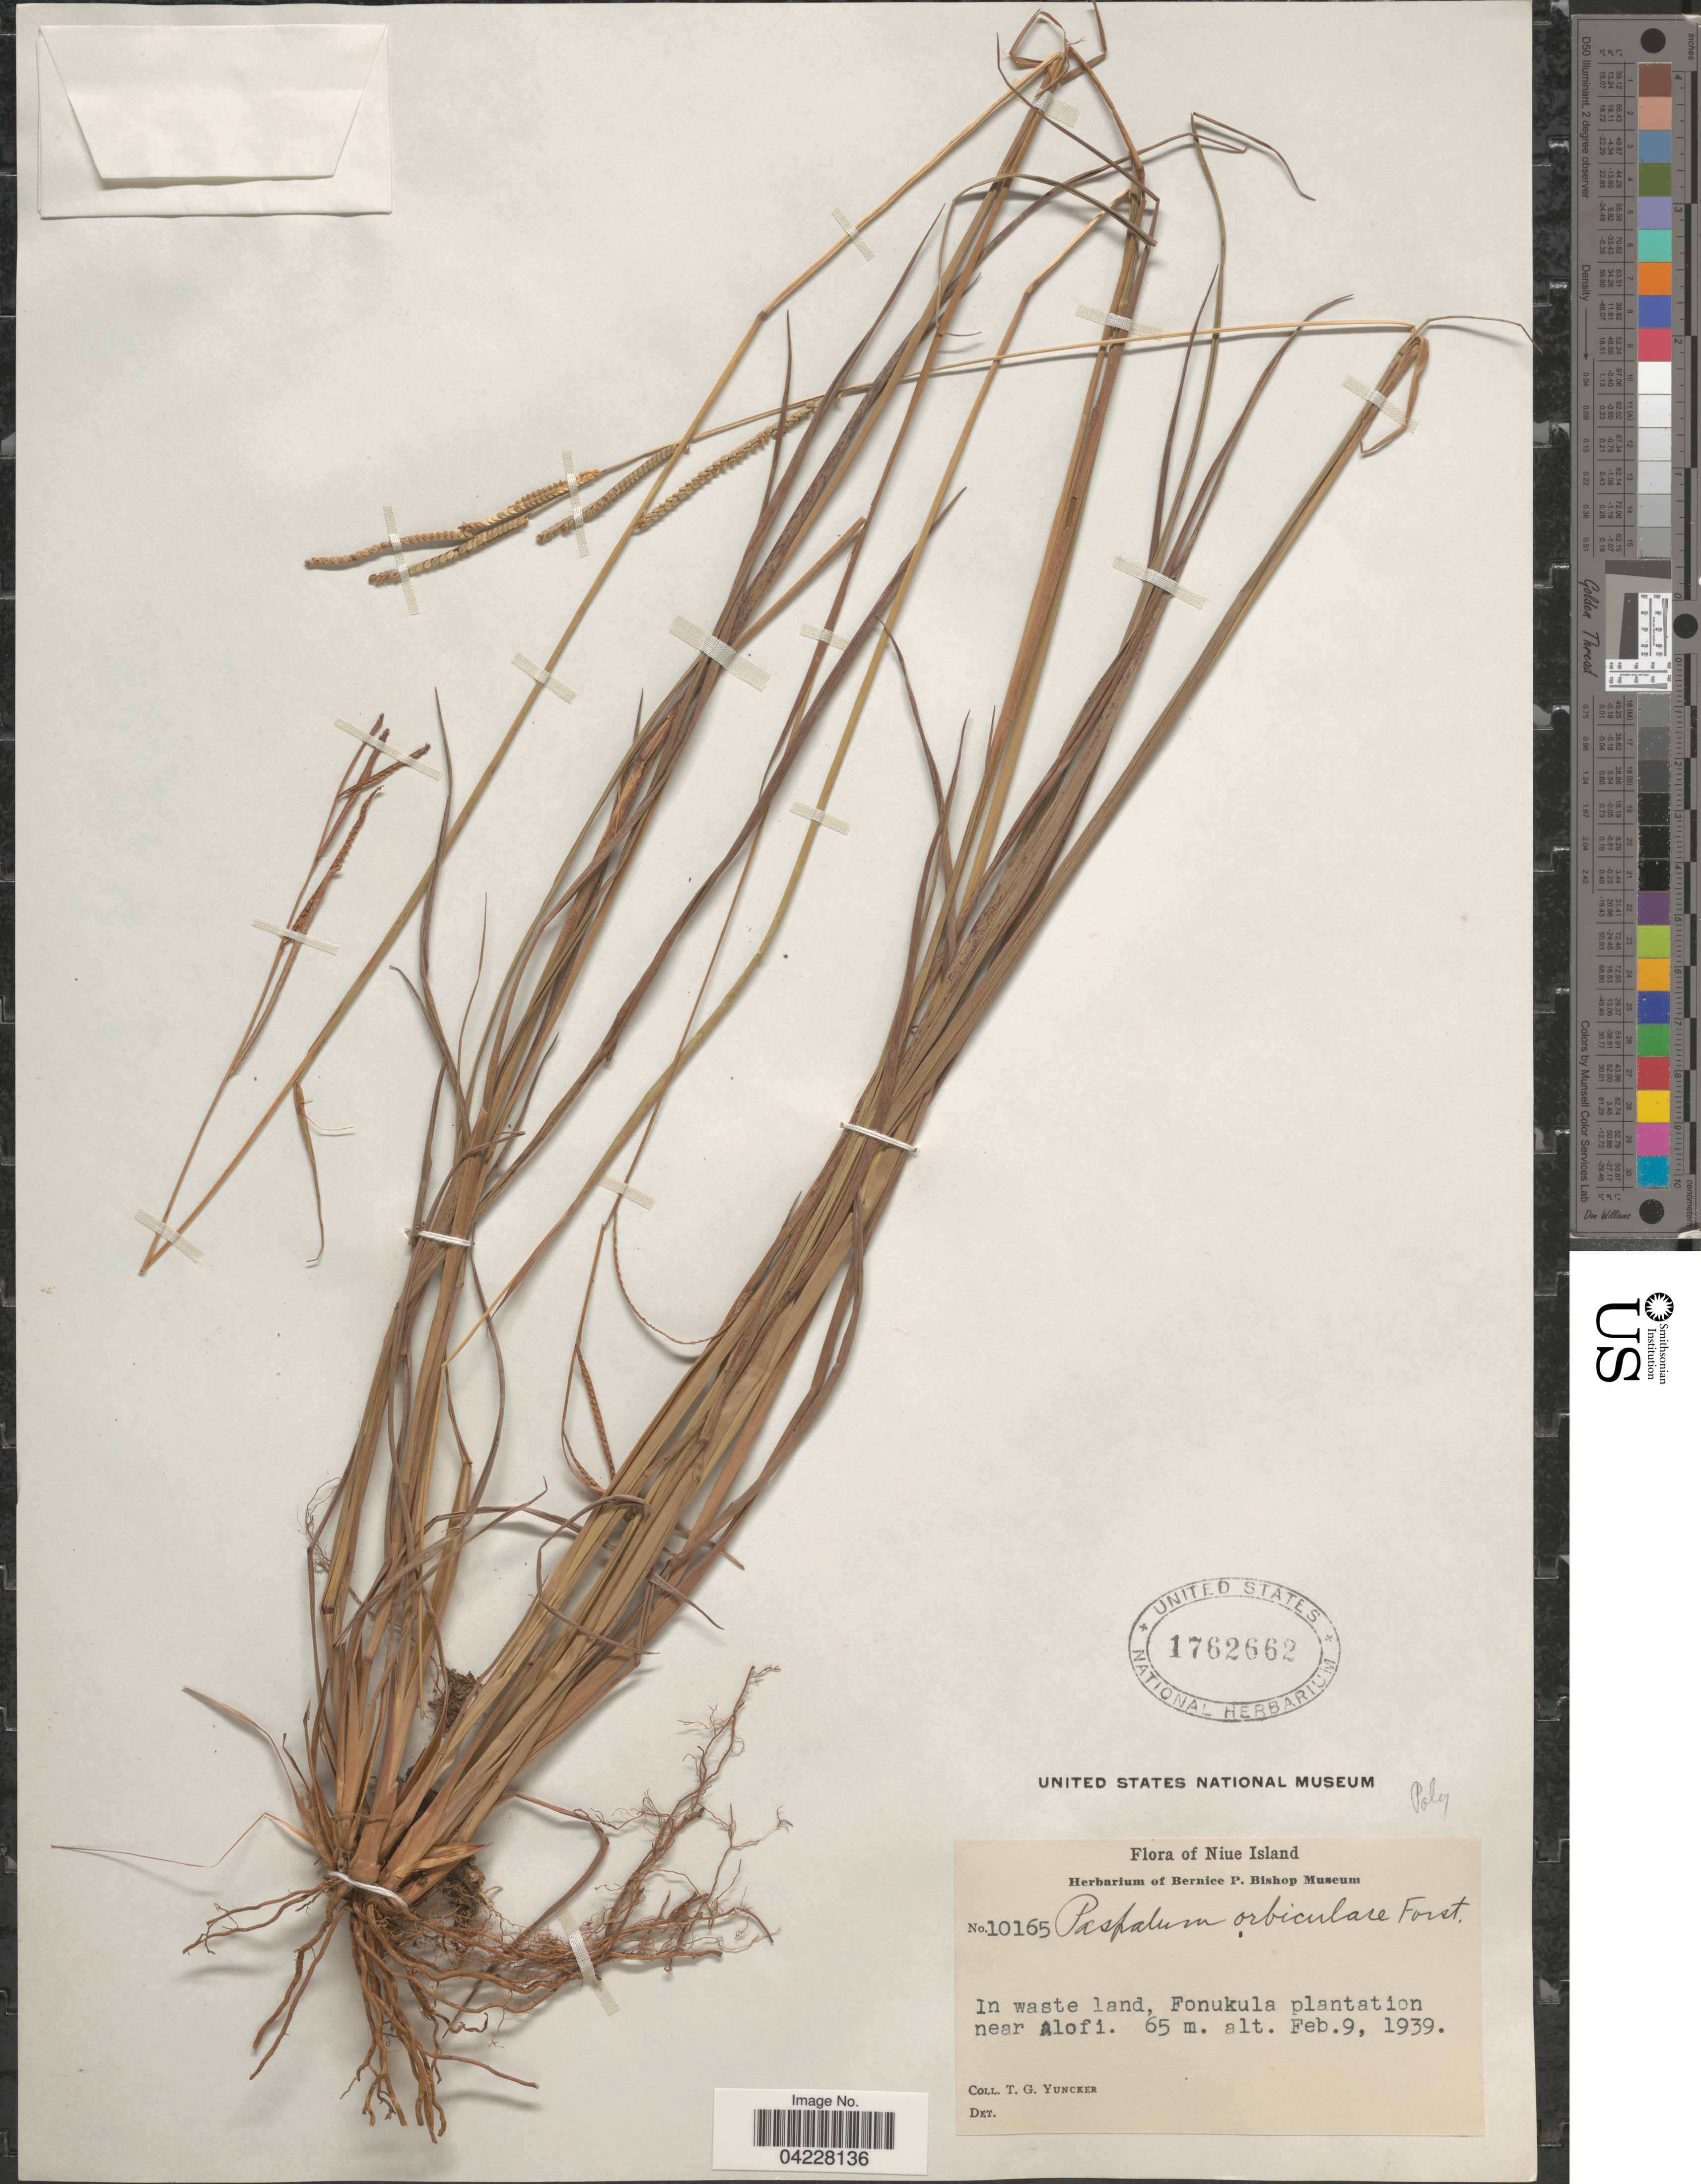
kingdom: Plantae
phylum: Tracheophyta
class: Liliopsida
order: Poales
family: Poaceae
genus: Paspalum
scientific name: Paspalum orbiculare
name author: G. Forst.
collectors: T. G. Yuncker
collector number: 10165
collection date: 1939-02-09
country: Niue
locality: Niue Island. In waste land, Fonukula plantation near Alofi.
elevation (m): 65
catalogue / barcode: US 1762662